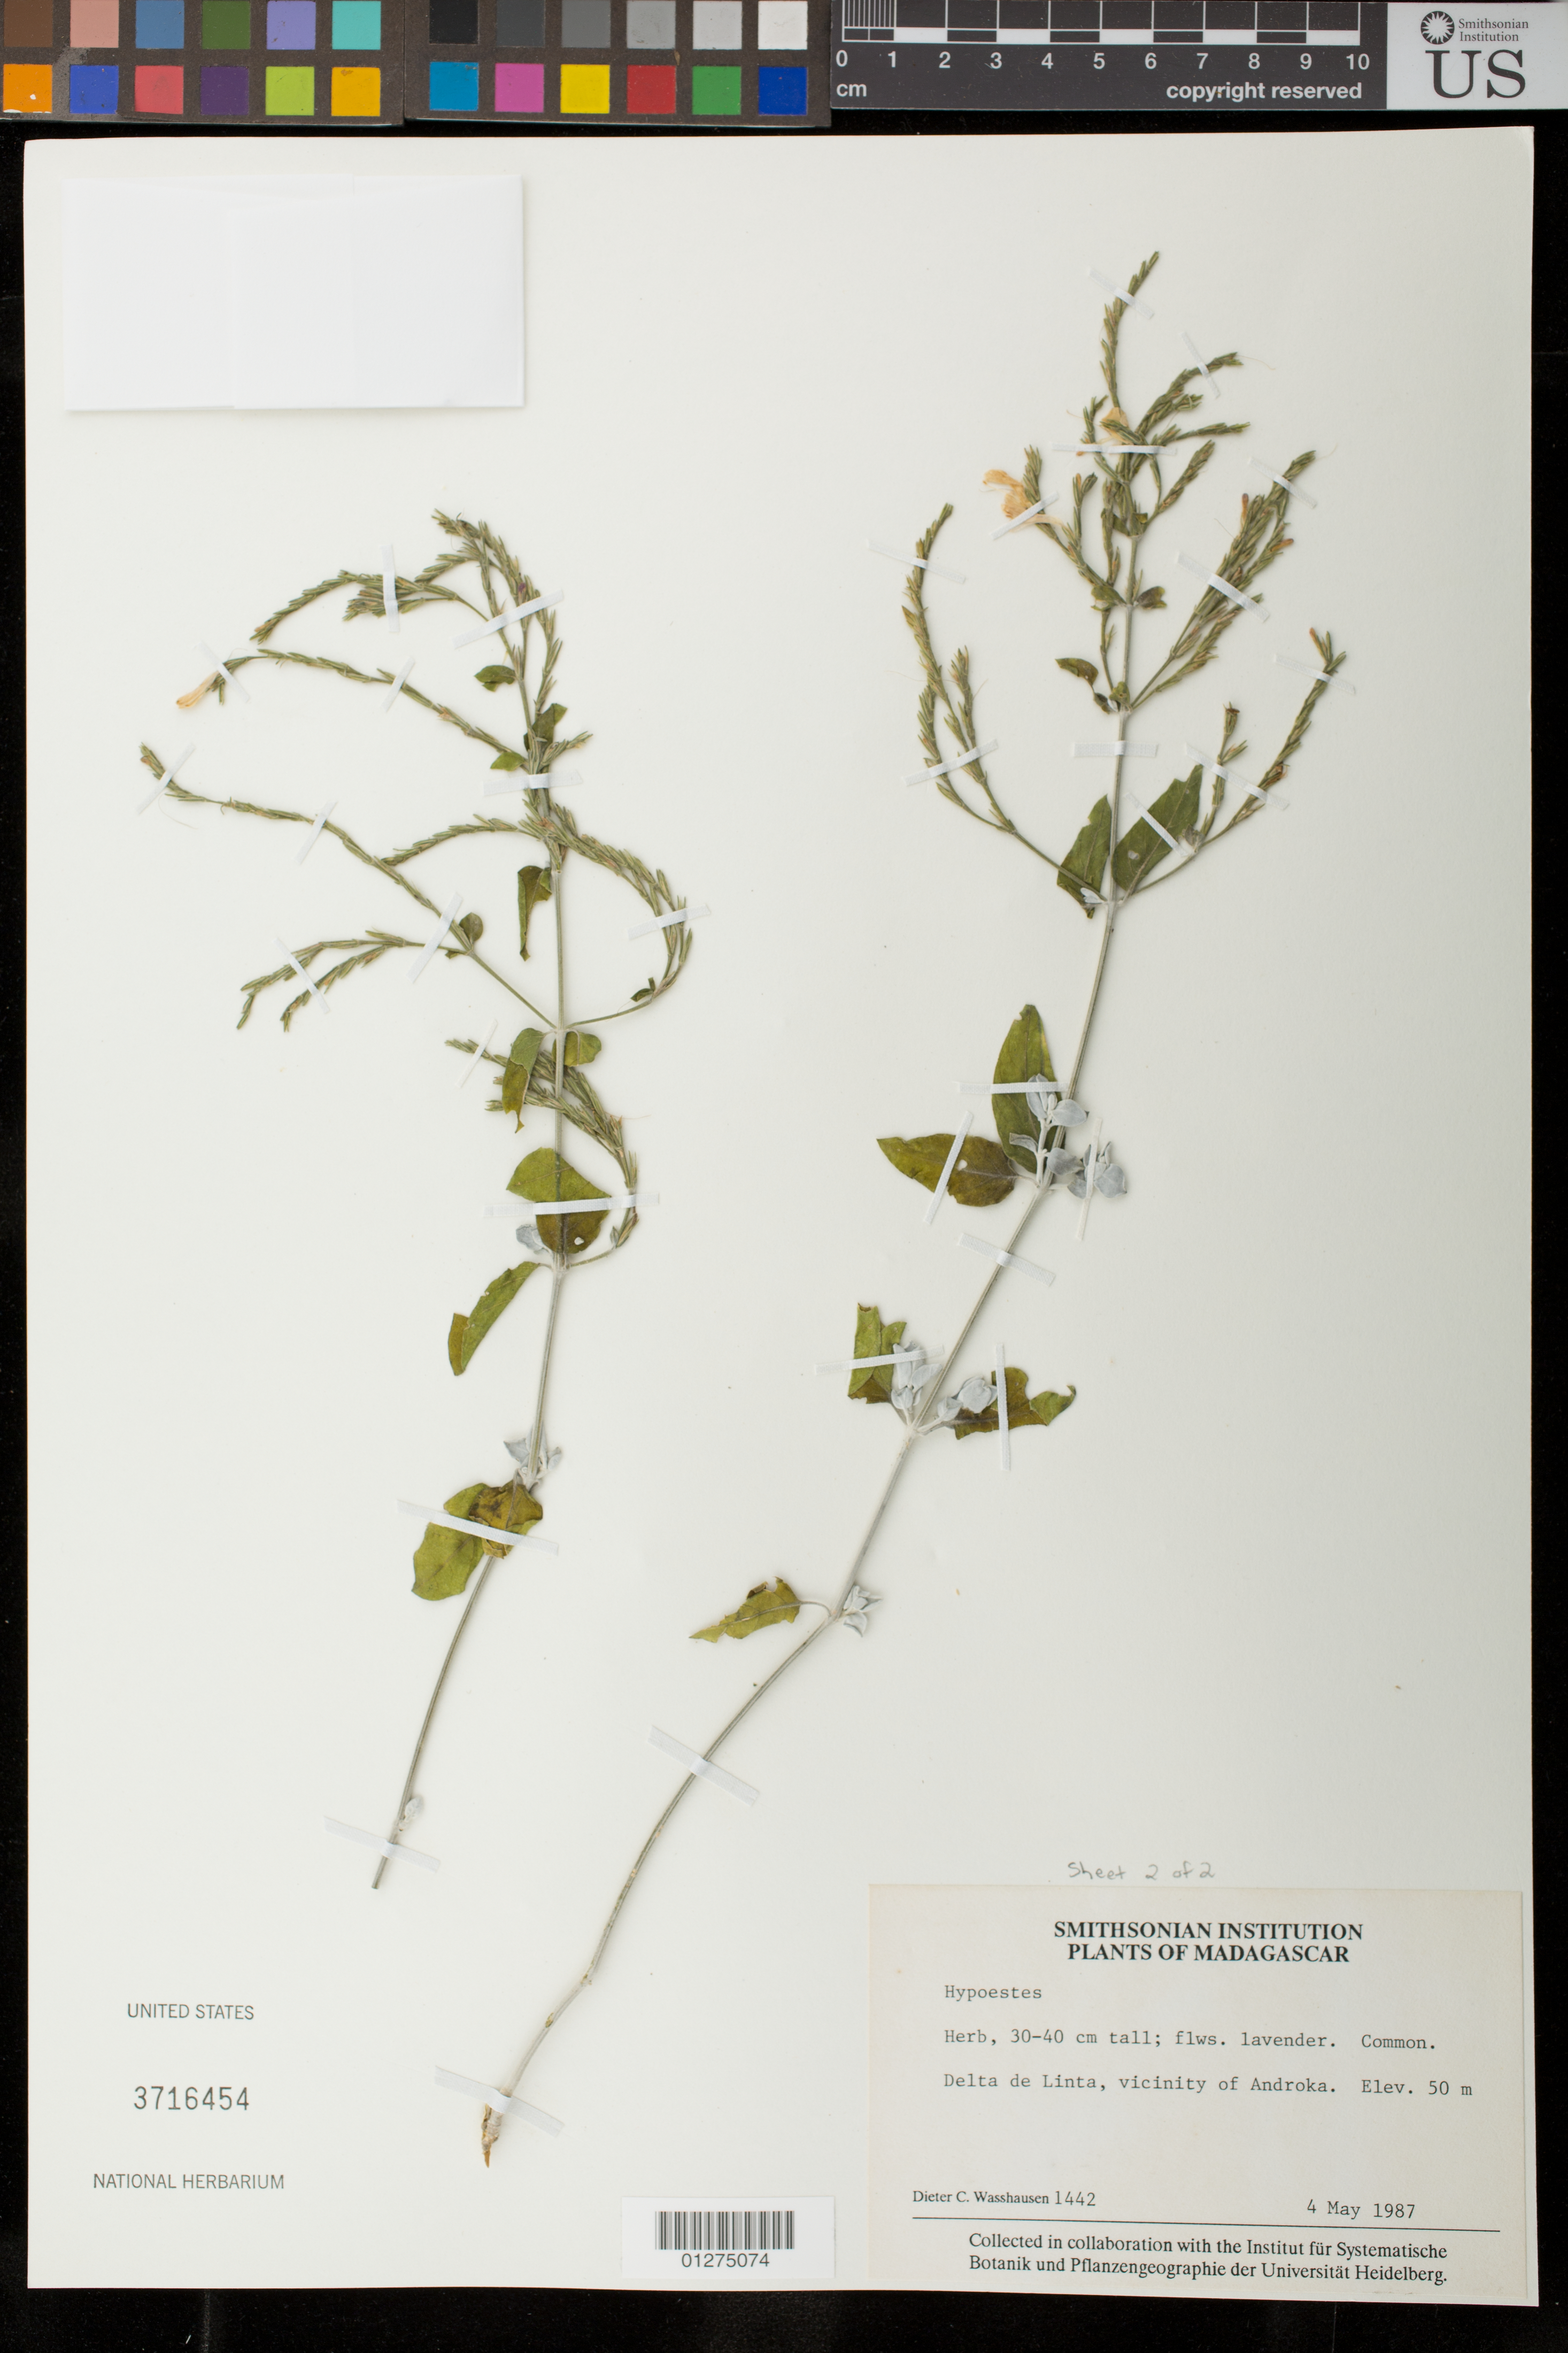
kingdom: Plantae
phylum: Tracheophyta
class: Magnoliopsida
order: Lamiales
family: Acanthaceae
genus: Hypoestes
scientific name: Hypoestes sp.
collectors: D. C. Wasshausen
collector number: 1442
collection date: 1987-05-04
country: Madagascar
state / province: Atsimo-Andrefana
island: Madagascar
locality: Linta River delta, in the vicinity of Androka. Ampanihy.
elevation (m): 50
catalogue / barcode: US 3716454